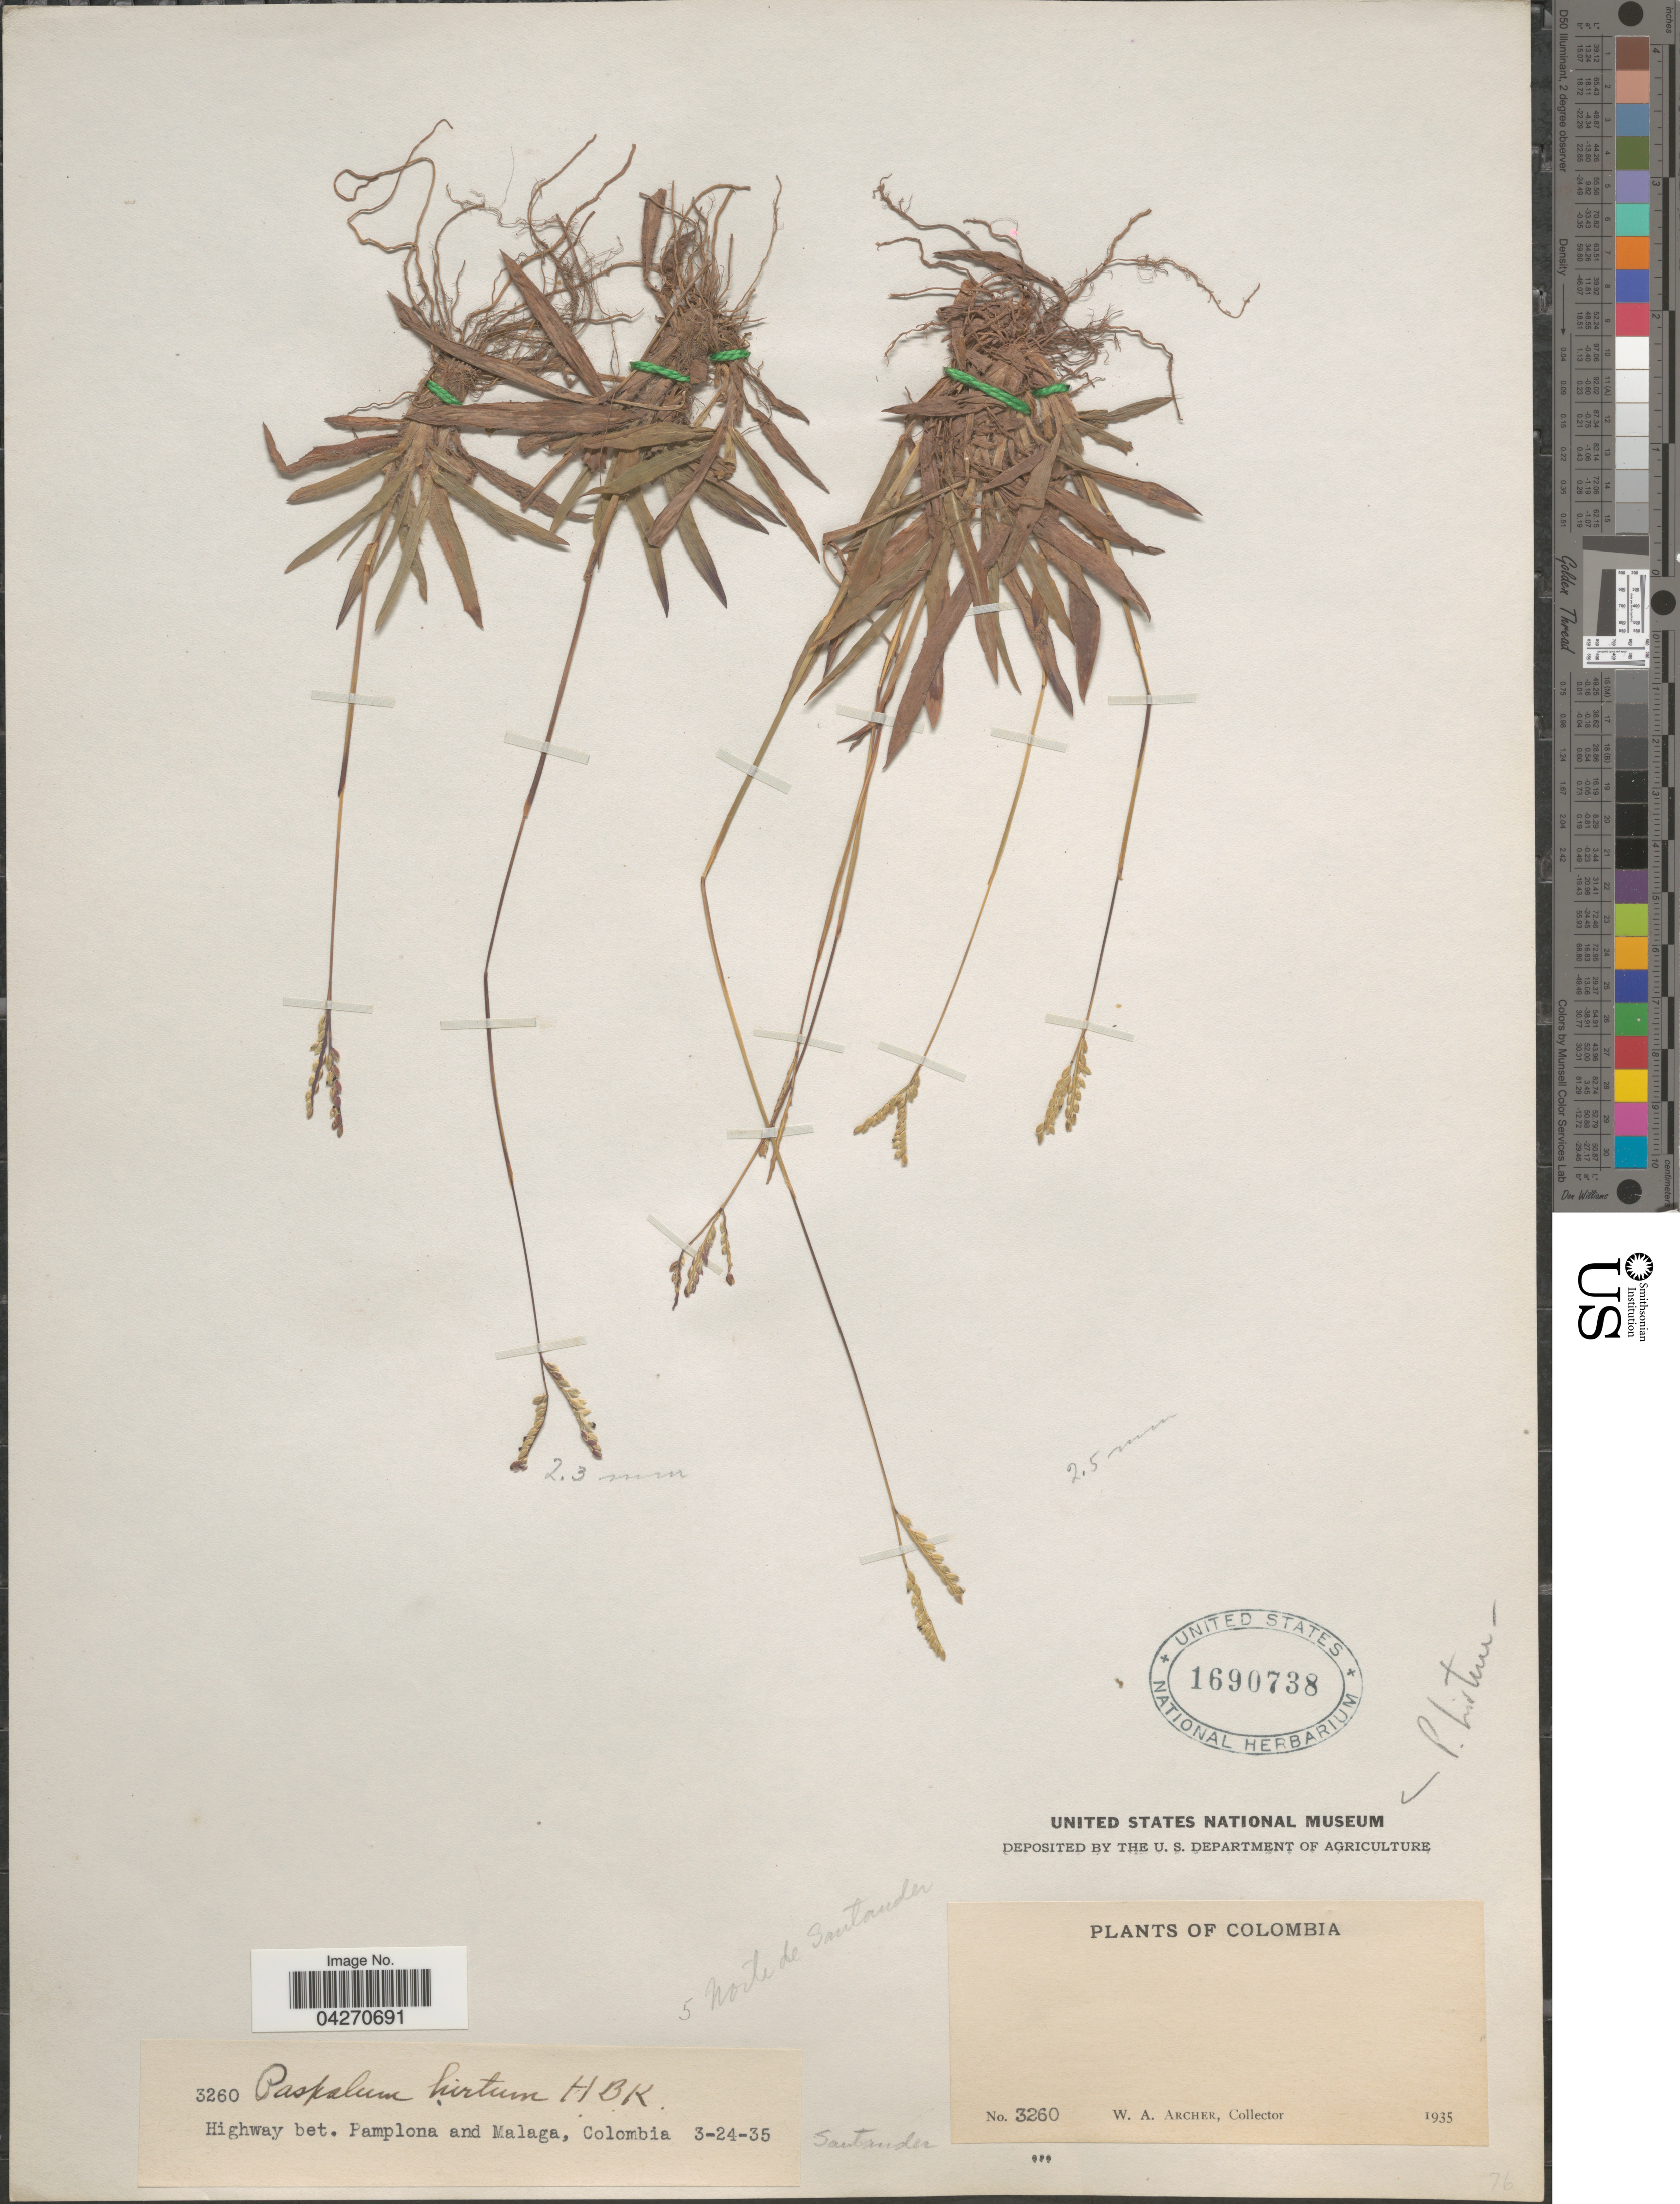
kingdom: Plantae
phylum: Tracheophyta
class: Liliopsida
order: Poales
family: Poaceae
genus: Paspalum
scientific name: Paspalum hirtum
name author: Kunth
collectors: W. Archer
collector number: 3260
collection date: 1935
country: Colombia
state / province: Norte de Santander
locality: Santander.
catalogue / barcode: US 1690738